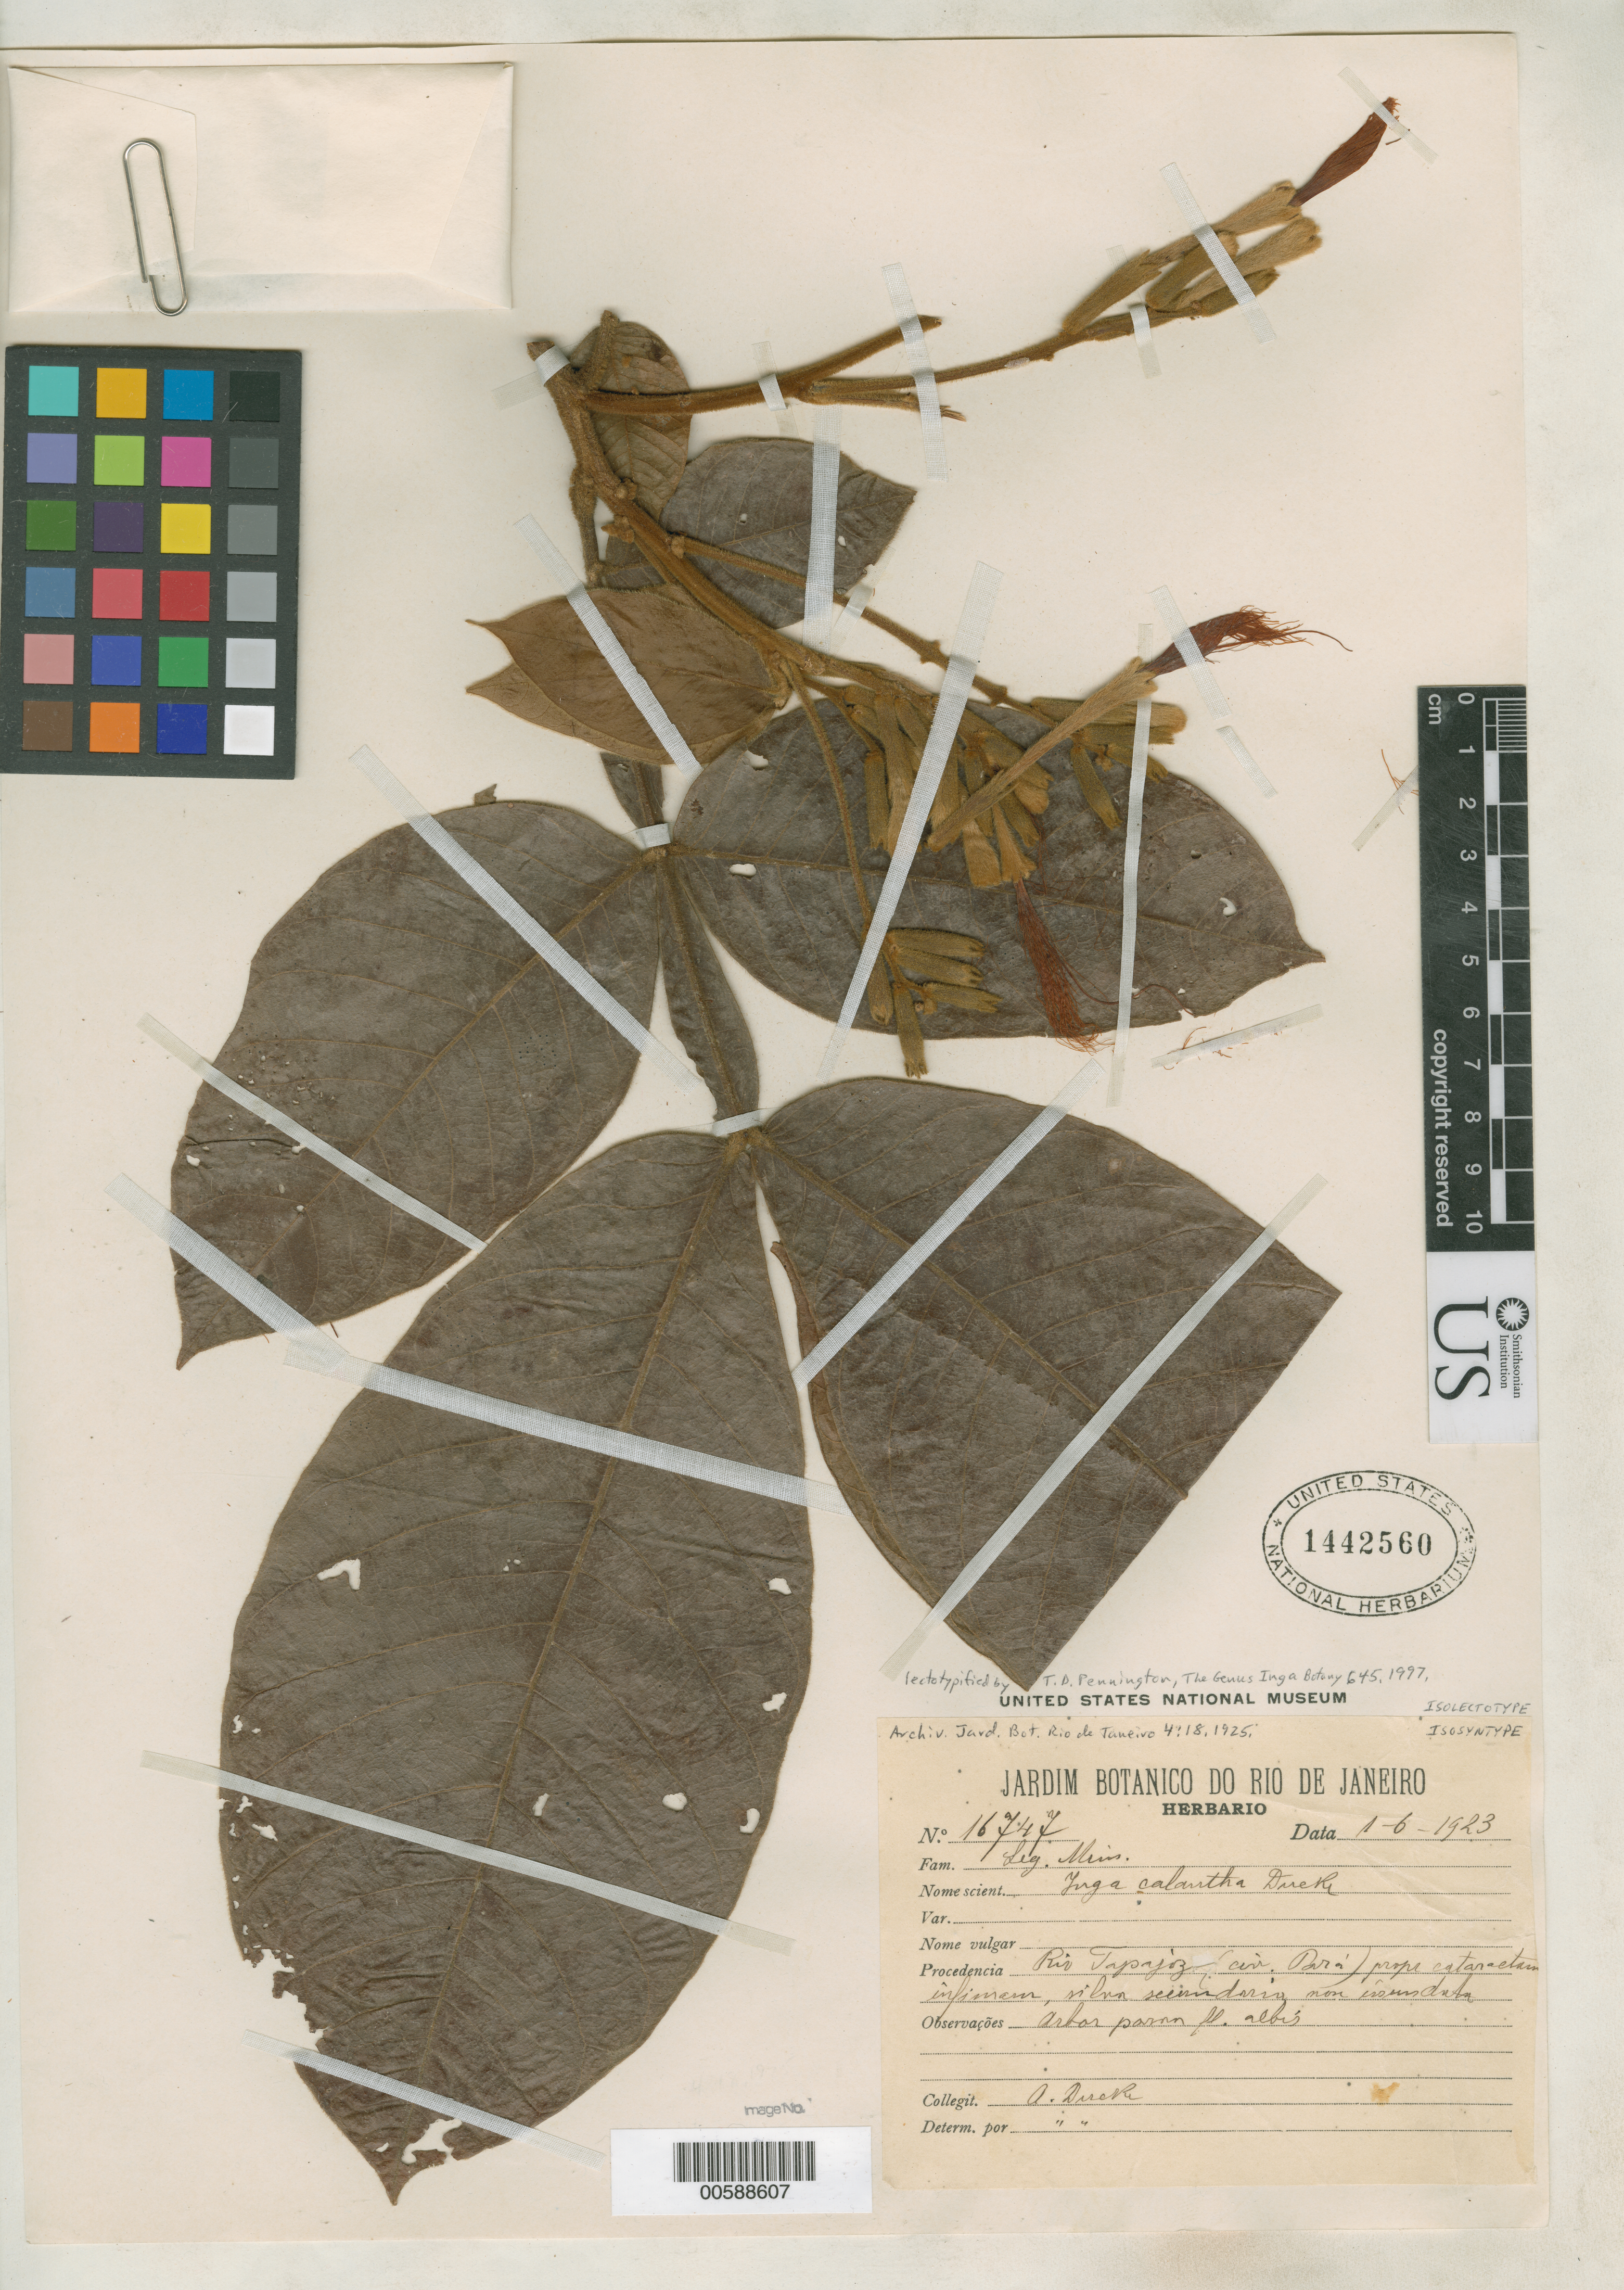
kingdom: Plantae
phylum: Tracheophyta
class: Magnoliopsida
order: Fabales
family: Fabaceae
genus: Inga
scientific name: Inga calantha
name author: Ducke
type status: Isolectotype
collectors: A. Ducke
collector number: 16747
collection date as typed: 01 Jun 1923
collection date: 1923-06-01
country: Brazil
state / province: Pará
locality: Rio Tapajoz.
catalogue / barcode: US 1442560